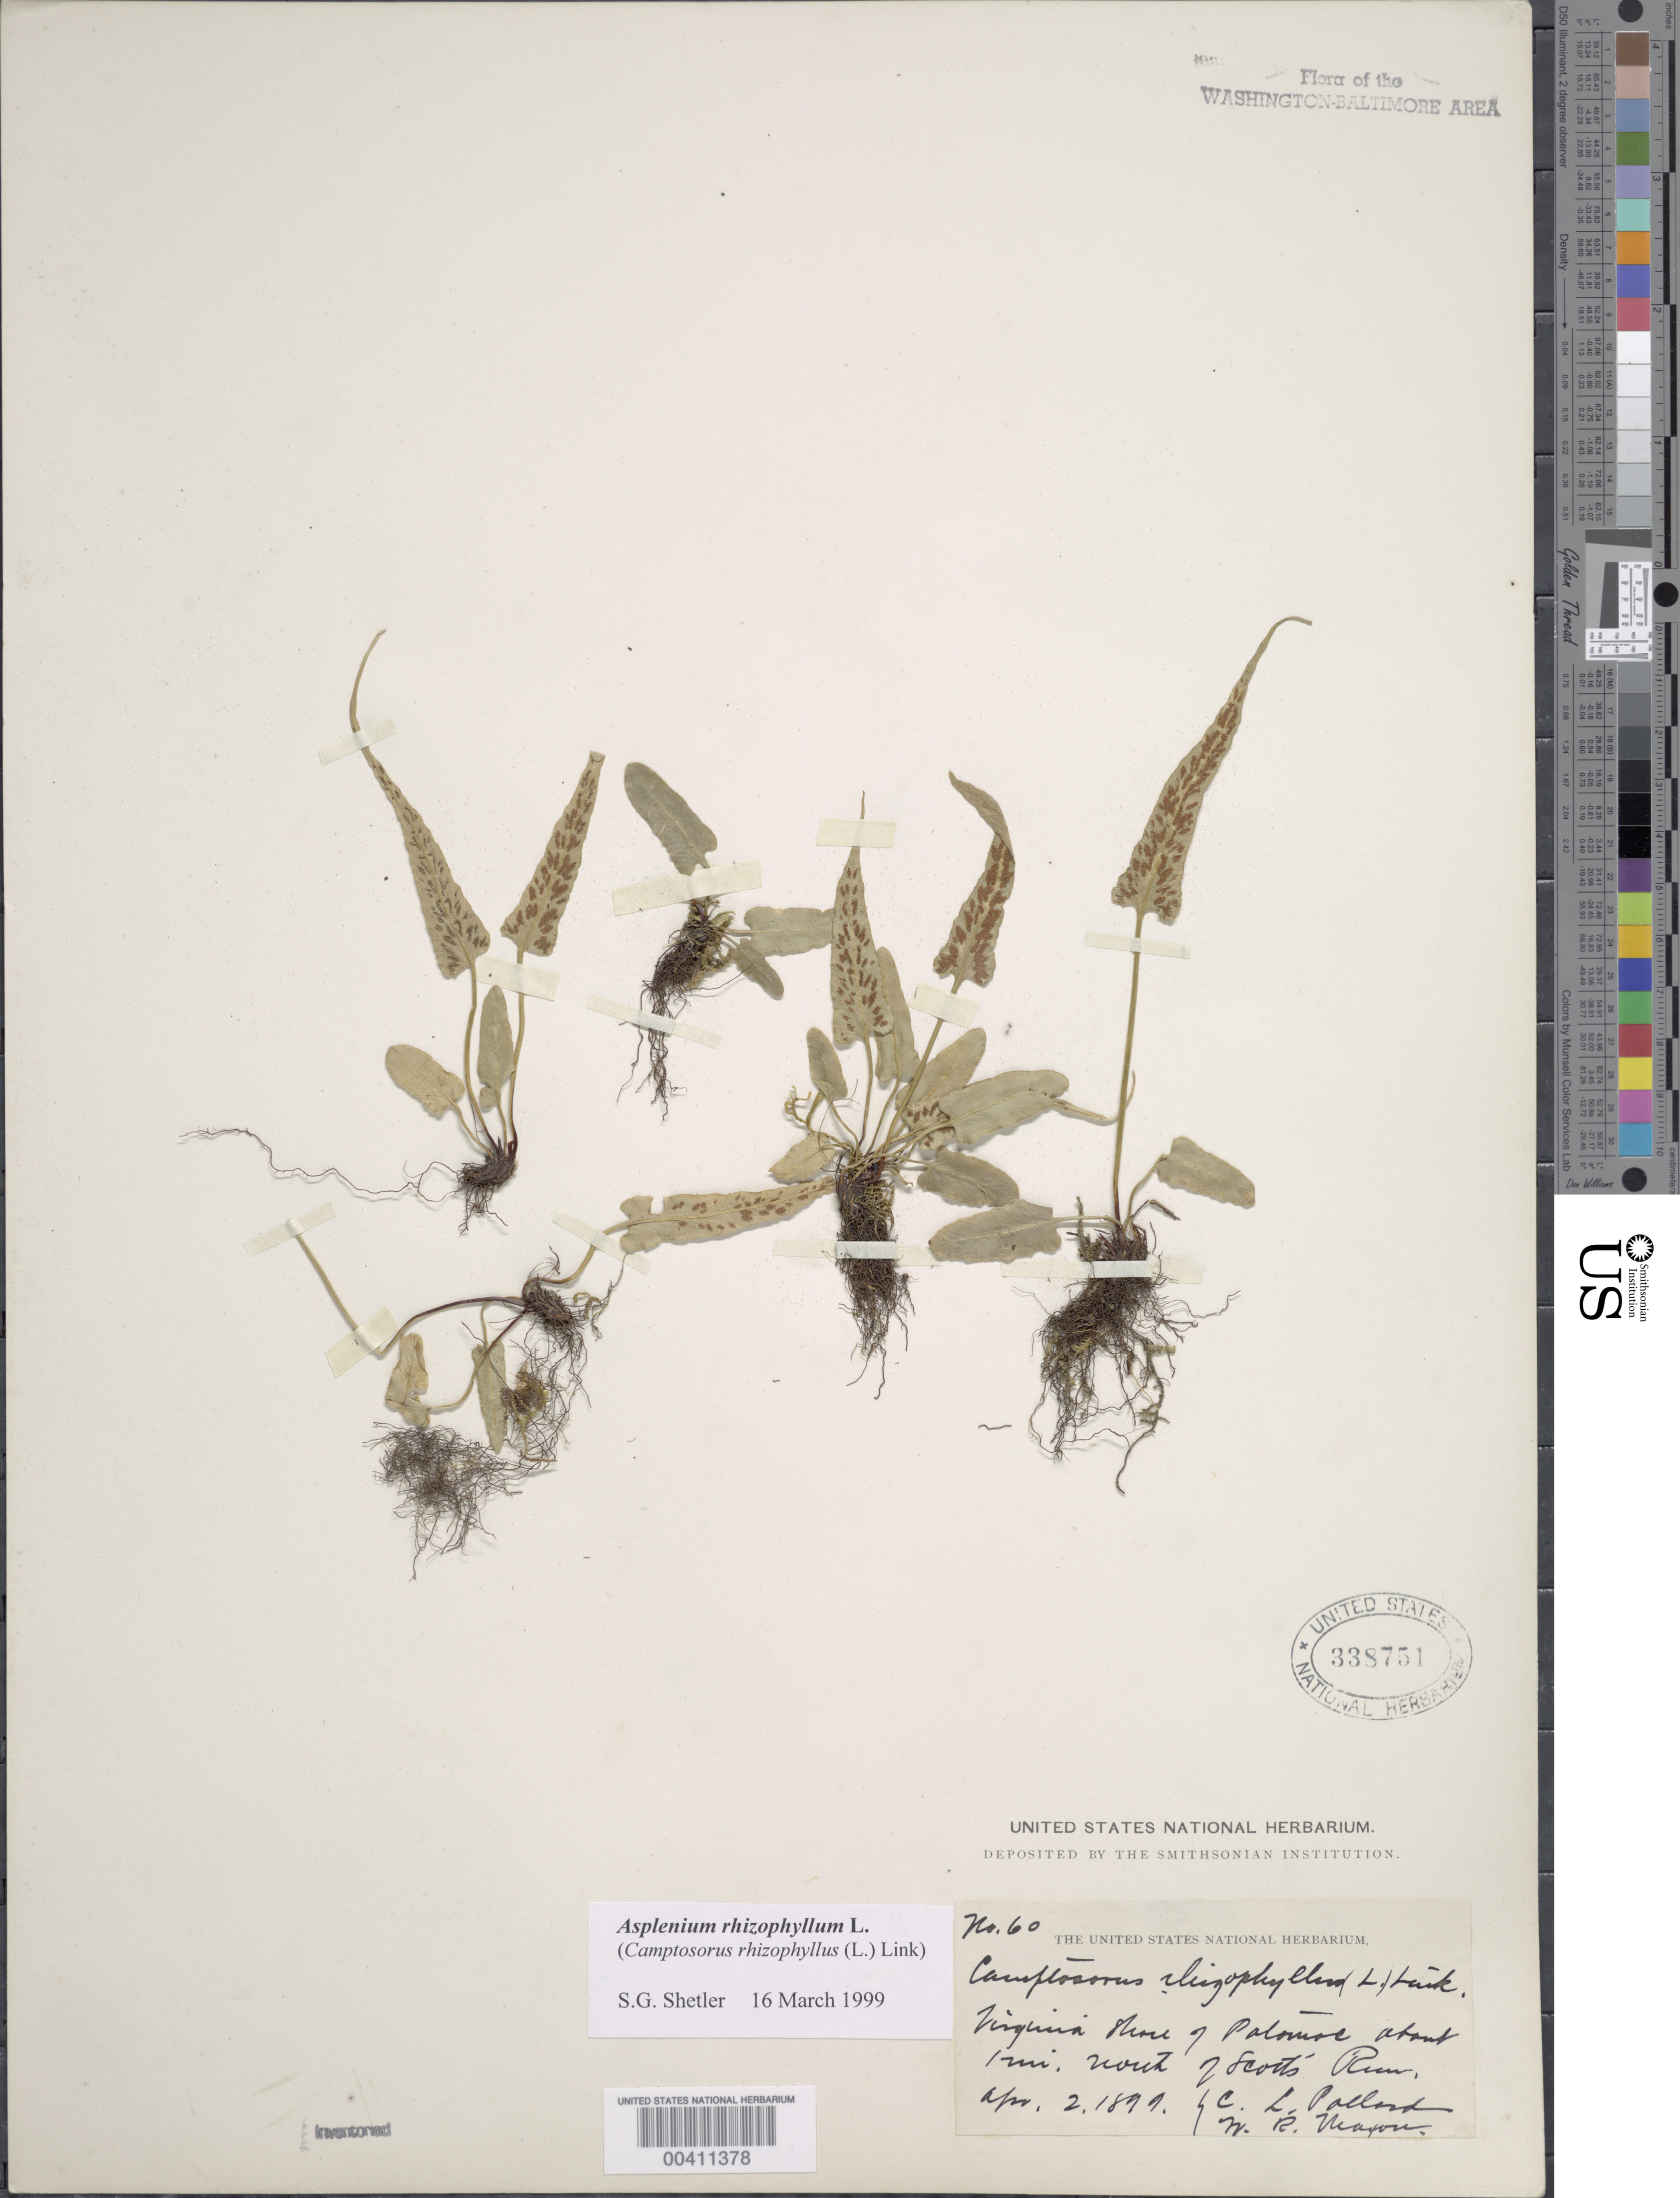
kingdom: Plantae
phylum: Tracheophyta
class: Polypodiopsida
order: Polypodiales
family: Aspleniaceae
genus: Asplenium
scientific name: Asplenium rhizophyllum var. auriculatum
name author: Hieron.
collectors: C. L. Pollard & W. R. Maxon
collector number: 60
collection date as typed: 02 Apr 1899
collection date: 1899-04-02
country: United States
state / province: Virginia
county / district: Fairfax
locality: South of Scotts Run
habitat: Shore of potomac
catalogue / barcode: US 338751